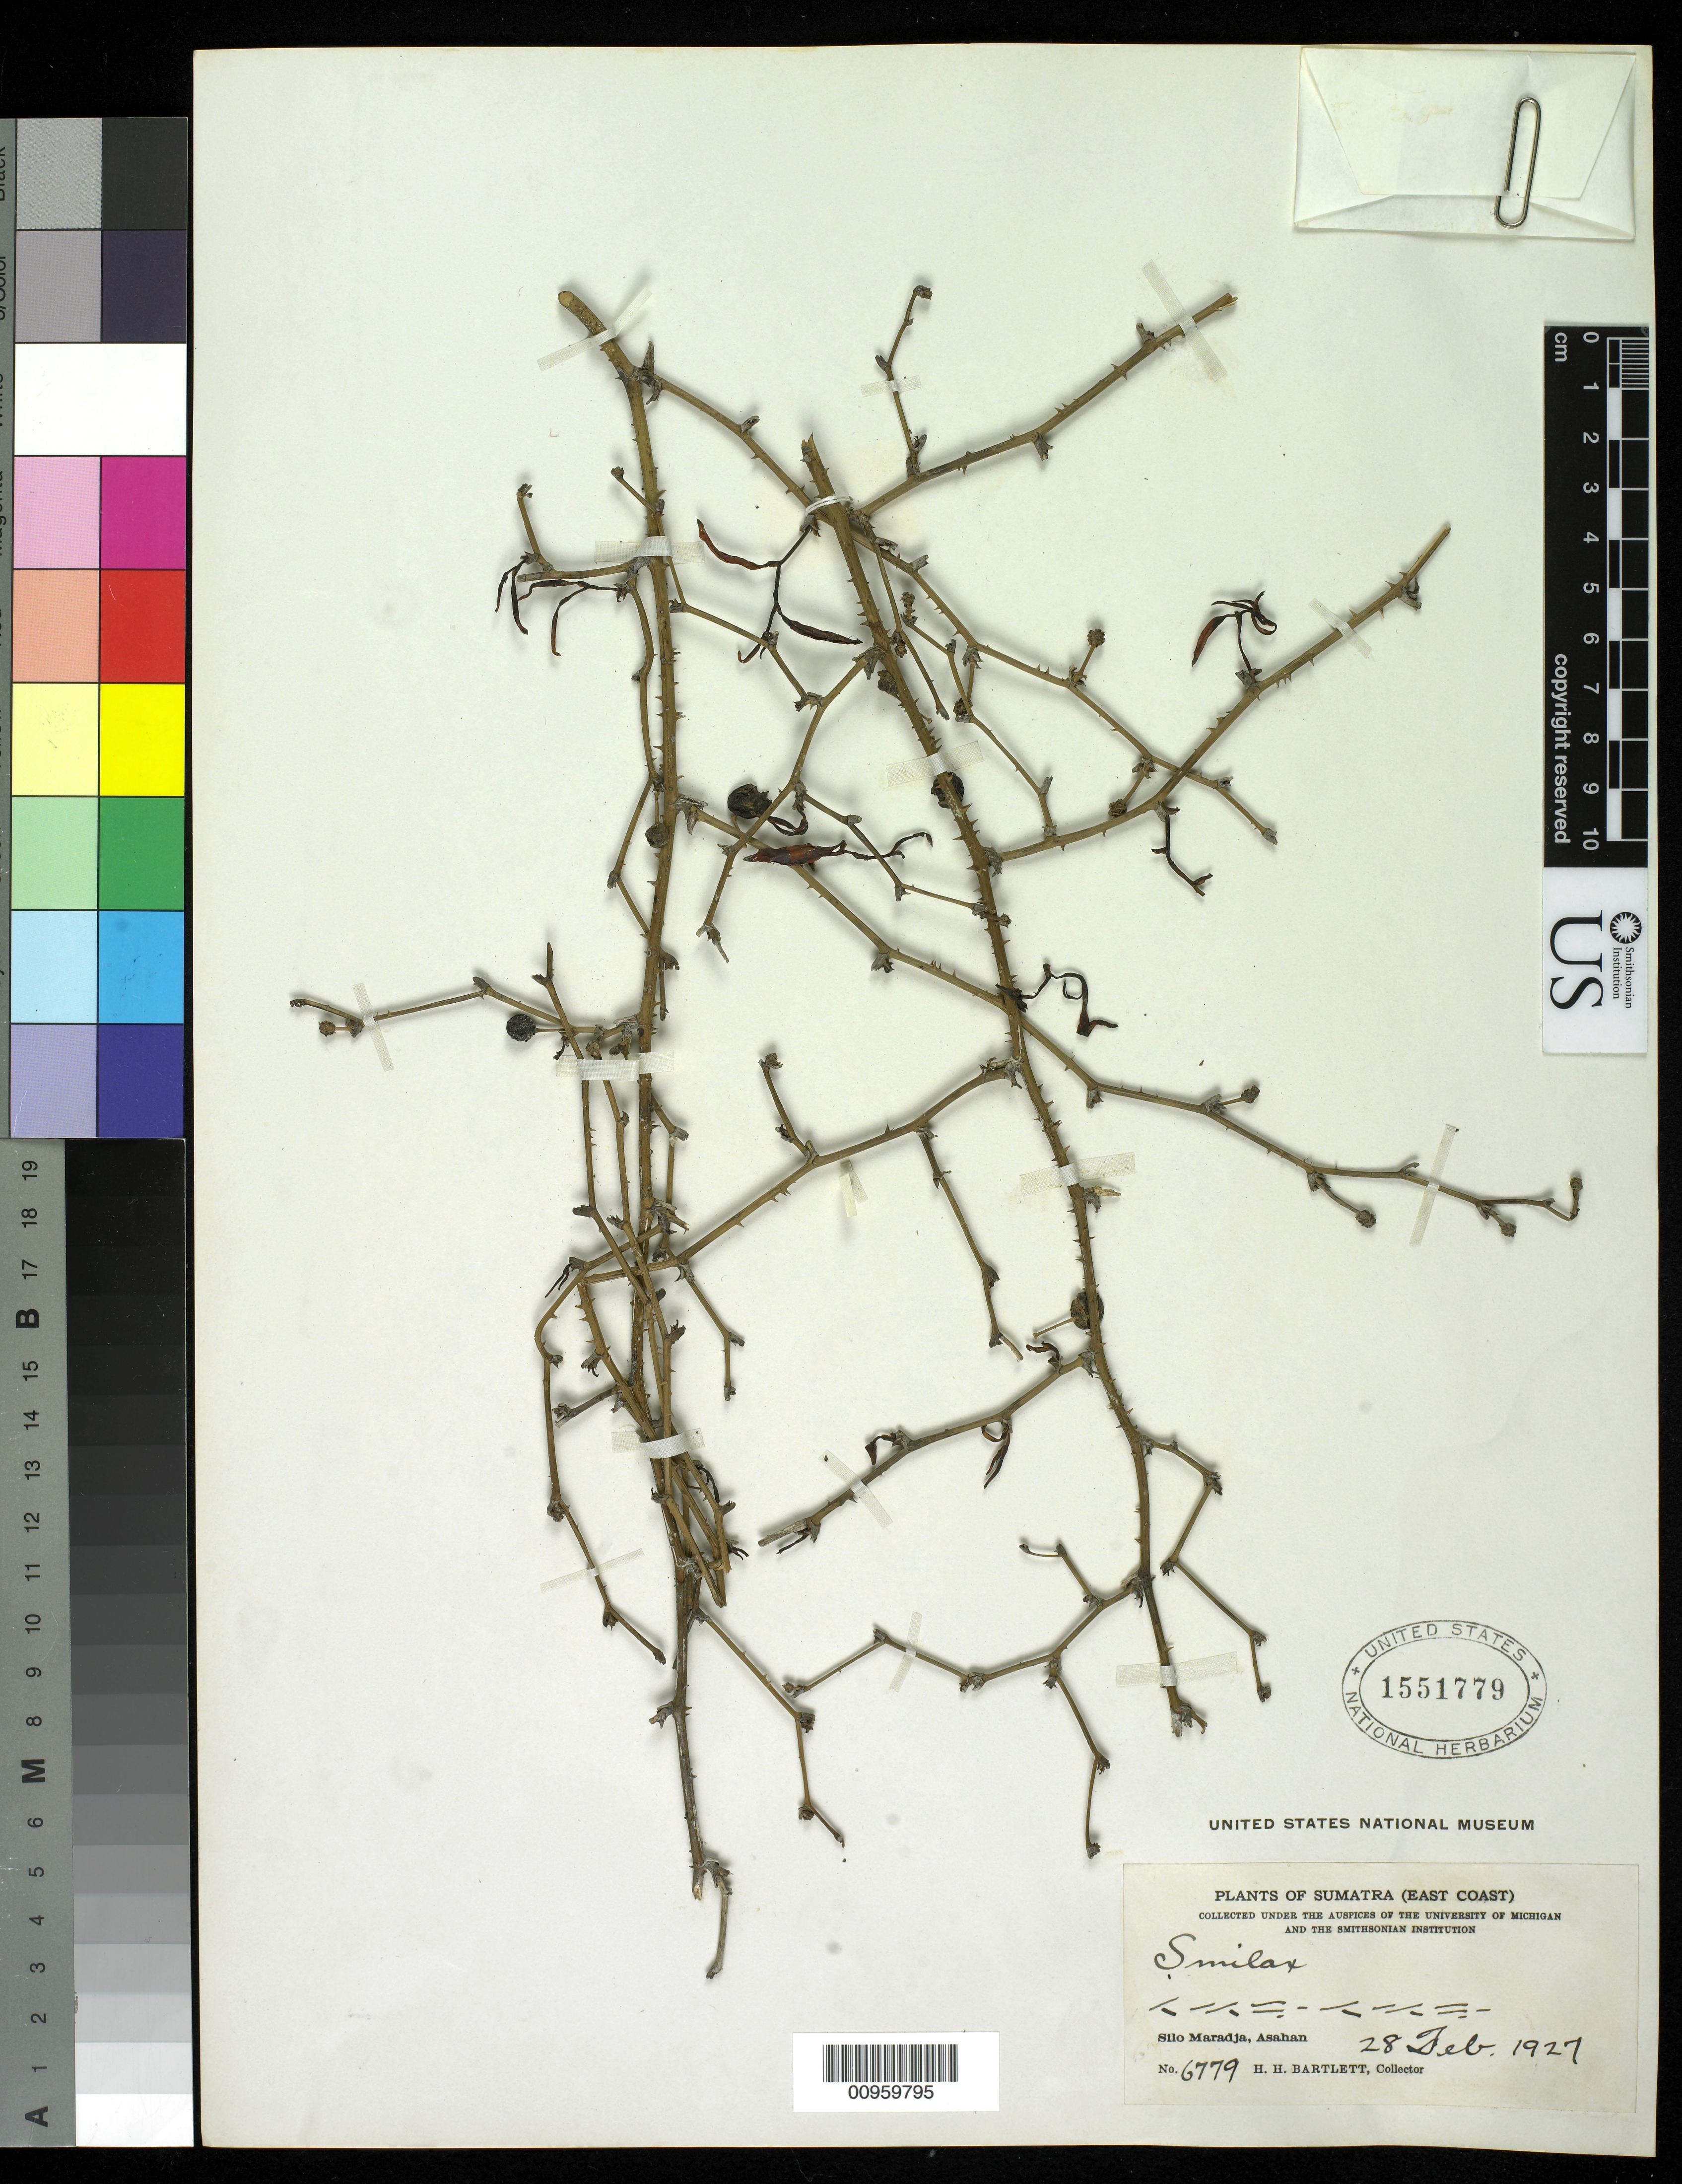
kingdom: Plantae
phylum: Tracheophyta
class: Liliopsida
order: Liliales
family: Smilacaceae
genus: Smilax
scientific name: Smilax sp.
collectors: H. H. Bartlett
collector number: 6779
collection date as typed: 28 Feb 1927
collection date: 1927-02-28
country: Indonesia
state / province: Sumatra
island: Sumatra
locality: Silo Maradja, Asahan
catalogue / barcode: US 1551779